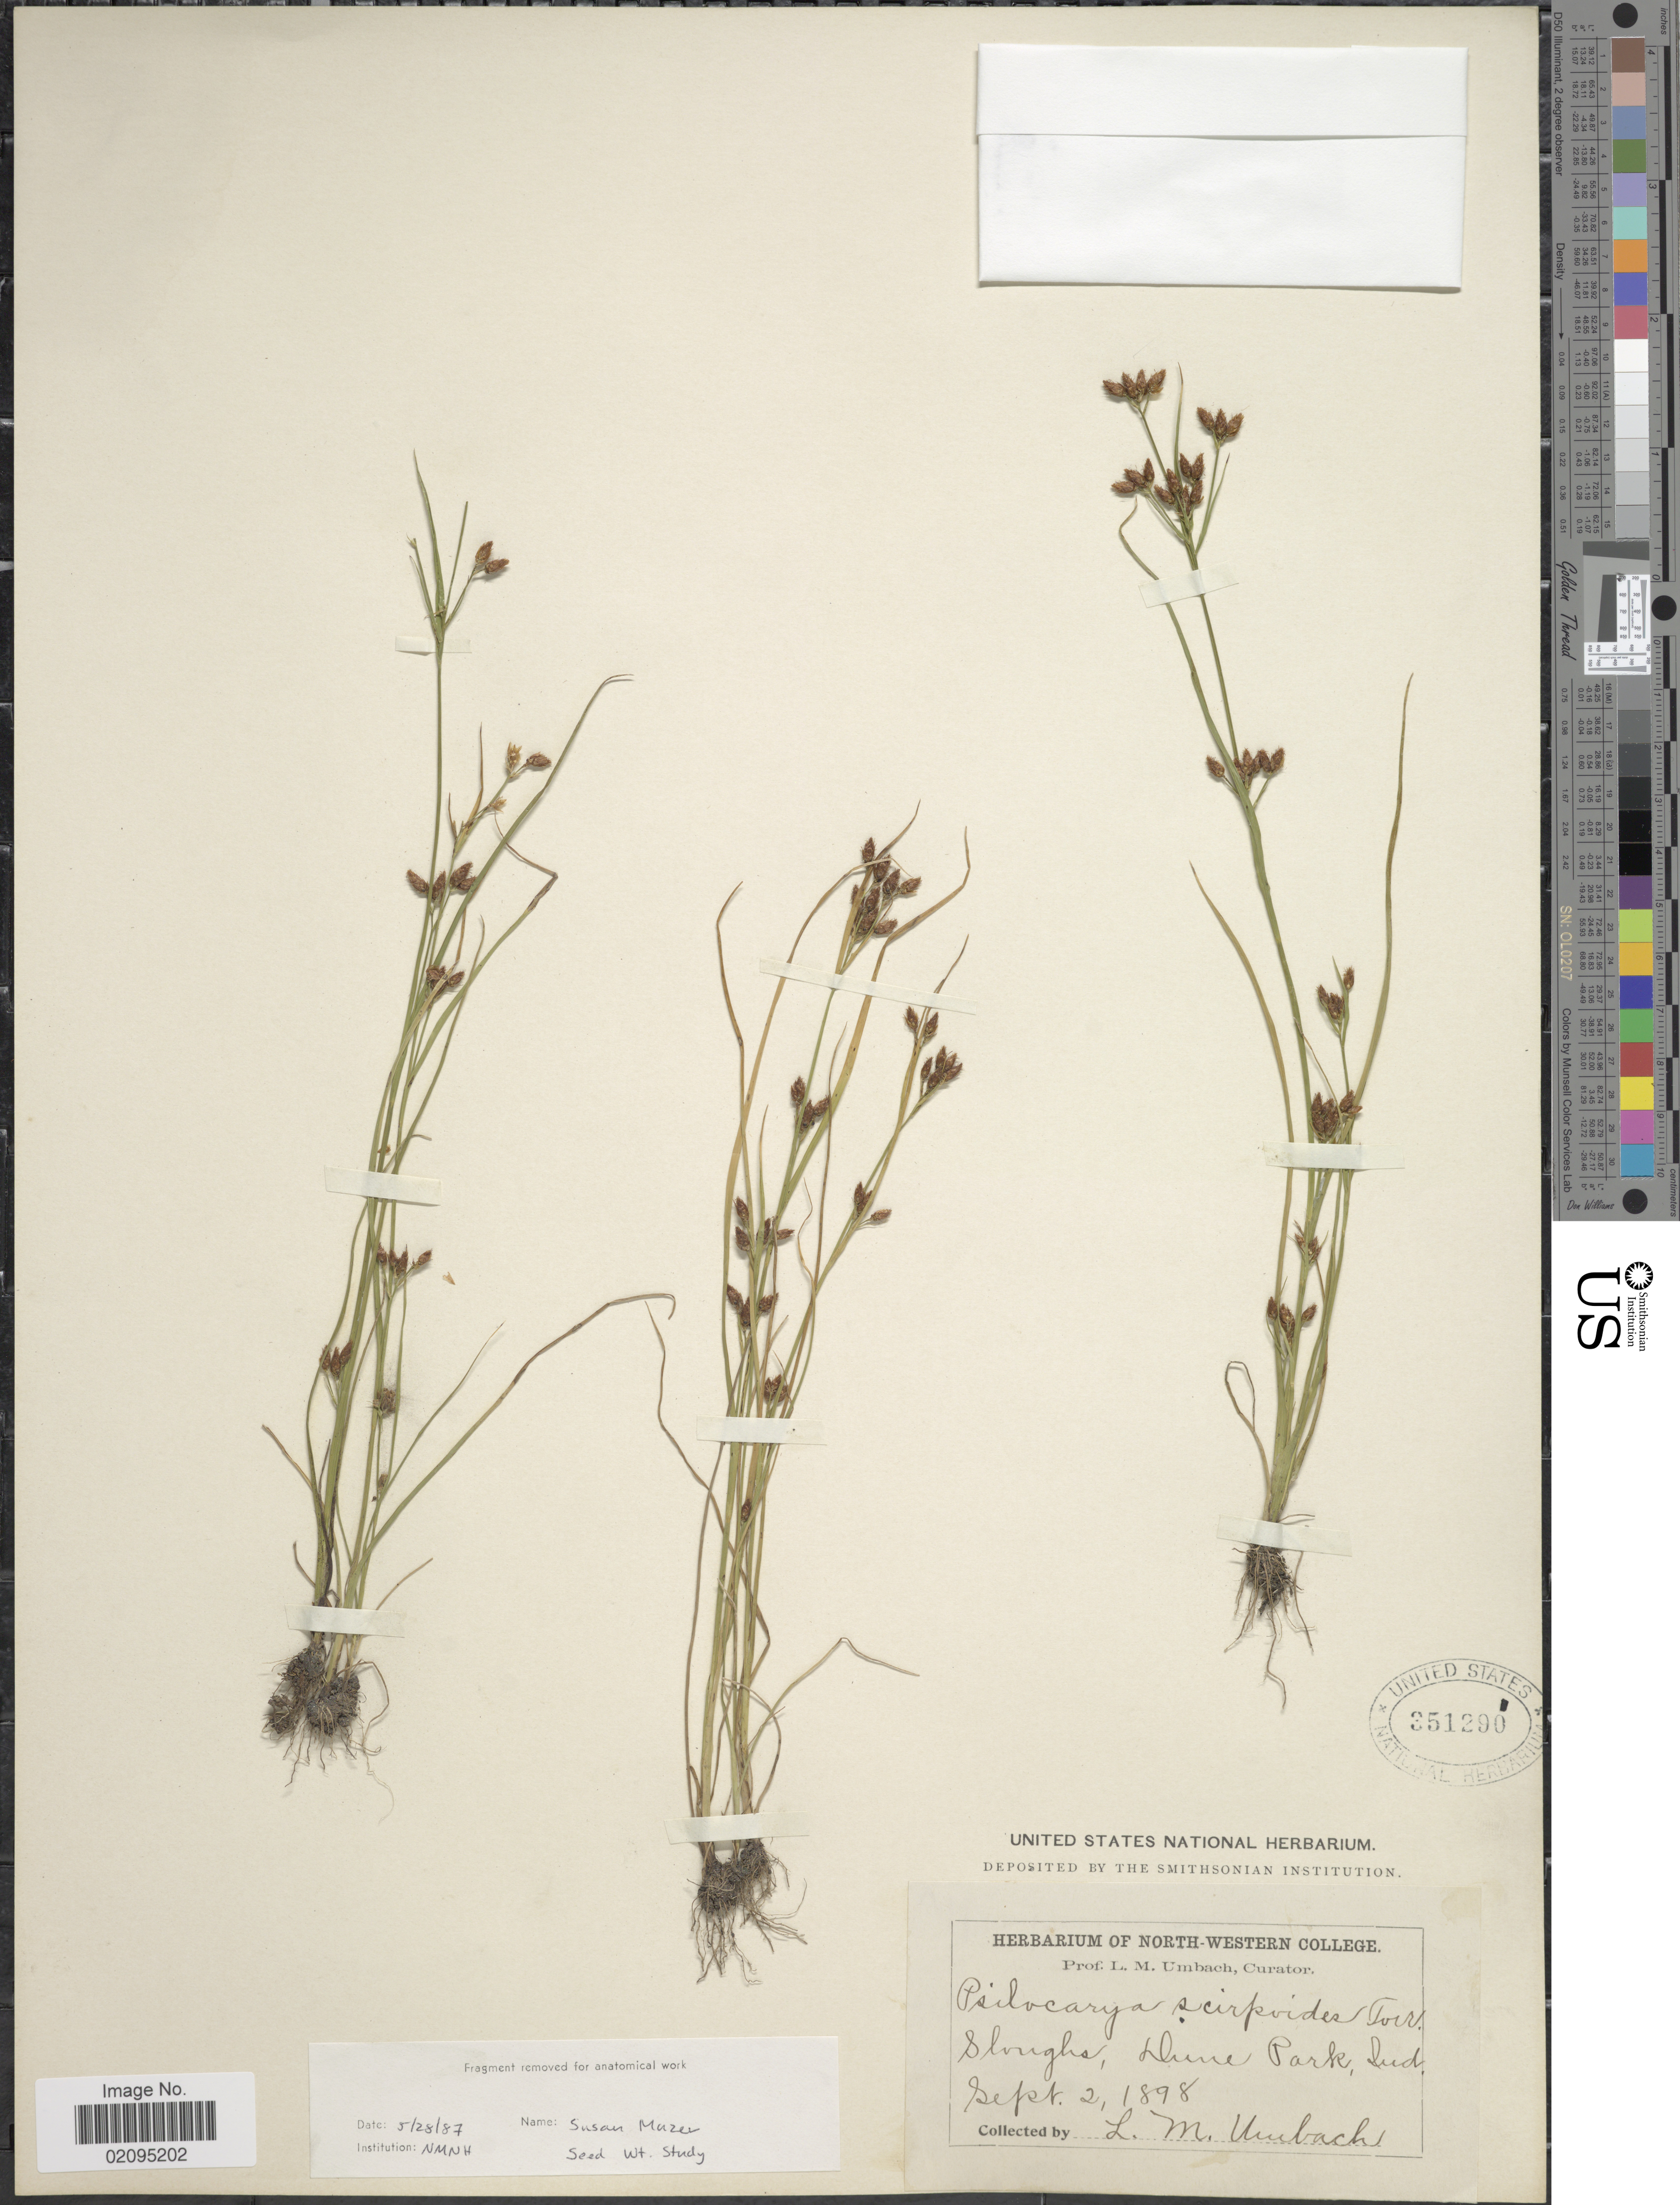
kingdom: Plantae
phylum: Tracheophyta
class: Liliopsida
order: Poales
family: Cyperaceae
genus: Rhynchospora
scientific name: Rhynchospora scirpoides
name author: (Torr.) Griseb.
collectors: L. M. Umbach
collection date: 1898-09-02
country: United States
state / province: Indiana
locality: Sloughs, Dune Park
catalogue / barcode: US 351290